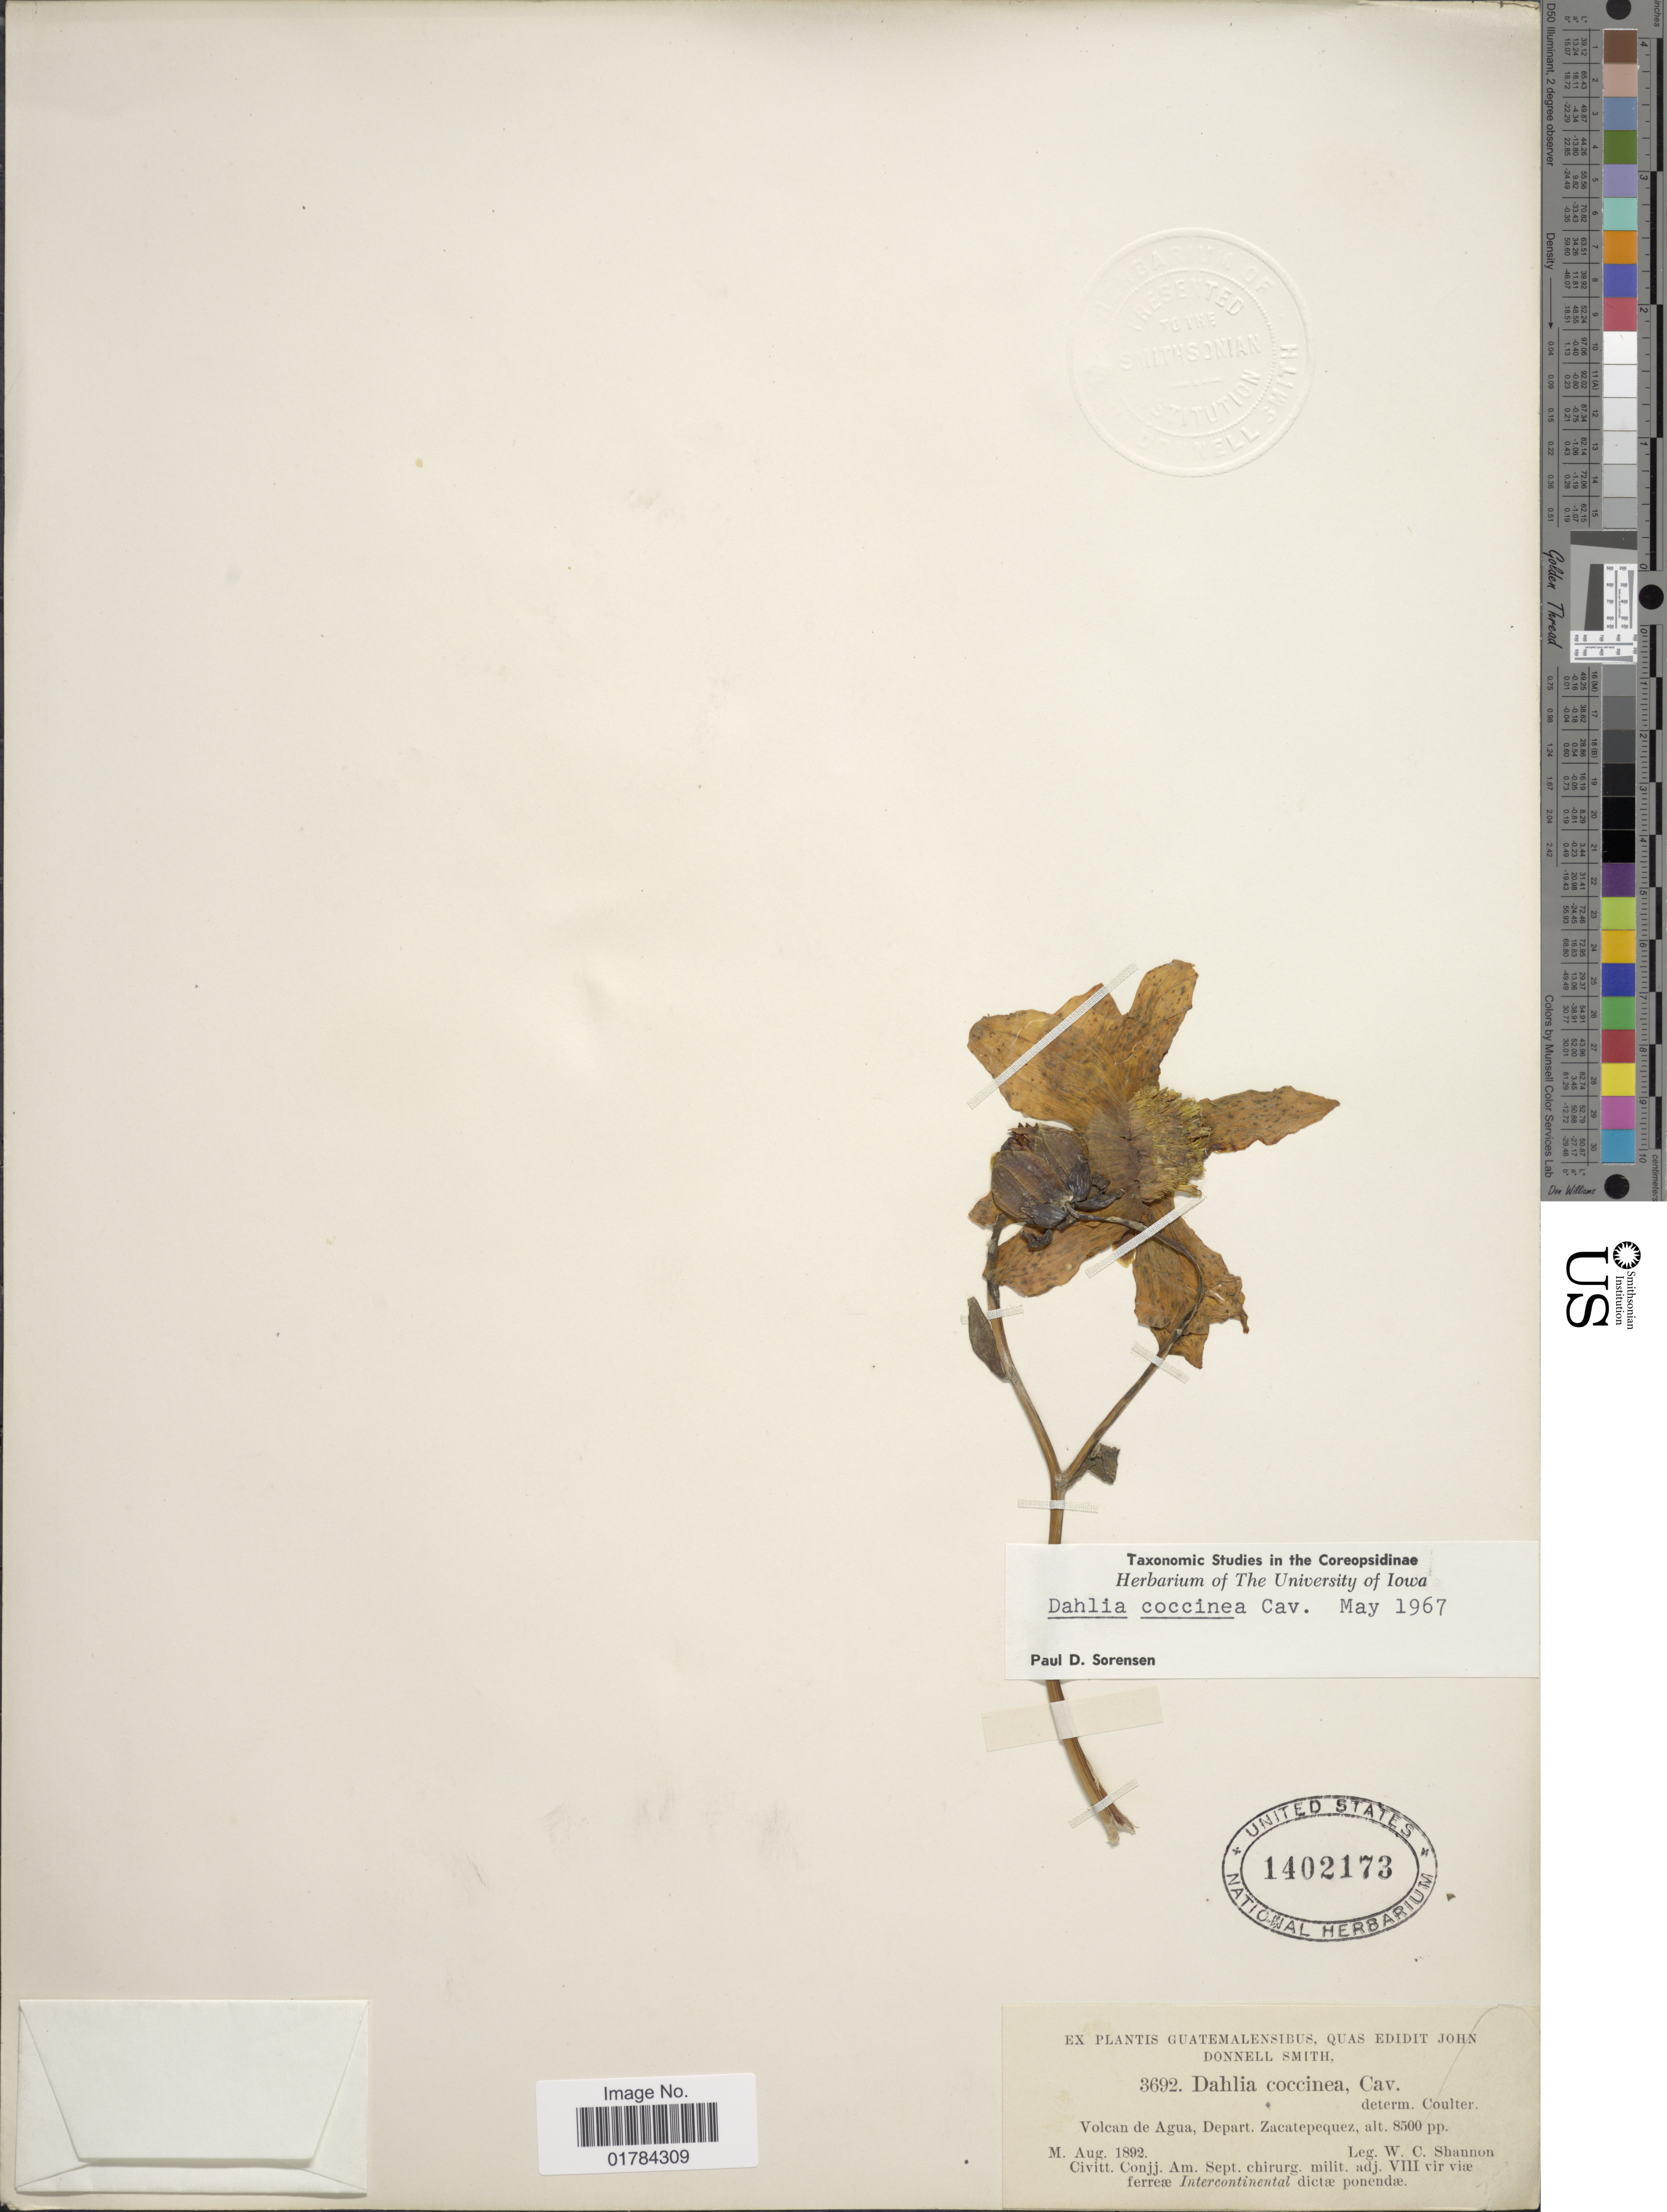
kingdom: Plantae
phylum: Tracheophyta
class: Magnoliopsida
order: Asterales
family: Asteraceae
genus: Dahlia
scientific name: Dahlia coccinea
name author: Cav.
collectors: W. C. Shannon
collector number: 3692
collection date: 1892-08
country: Guatemala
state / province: Sacatepéquez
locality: Volcan de Agua, Depart. Zacatepequez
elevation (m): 2591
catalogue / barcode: US 1402173